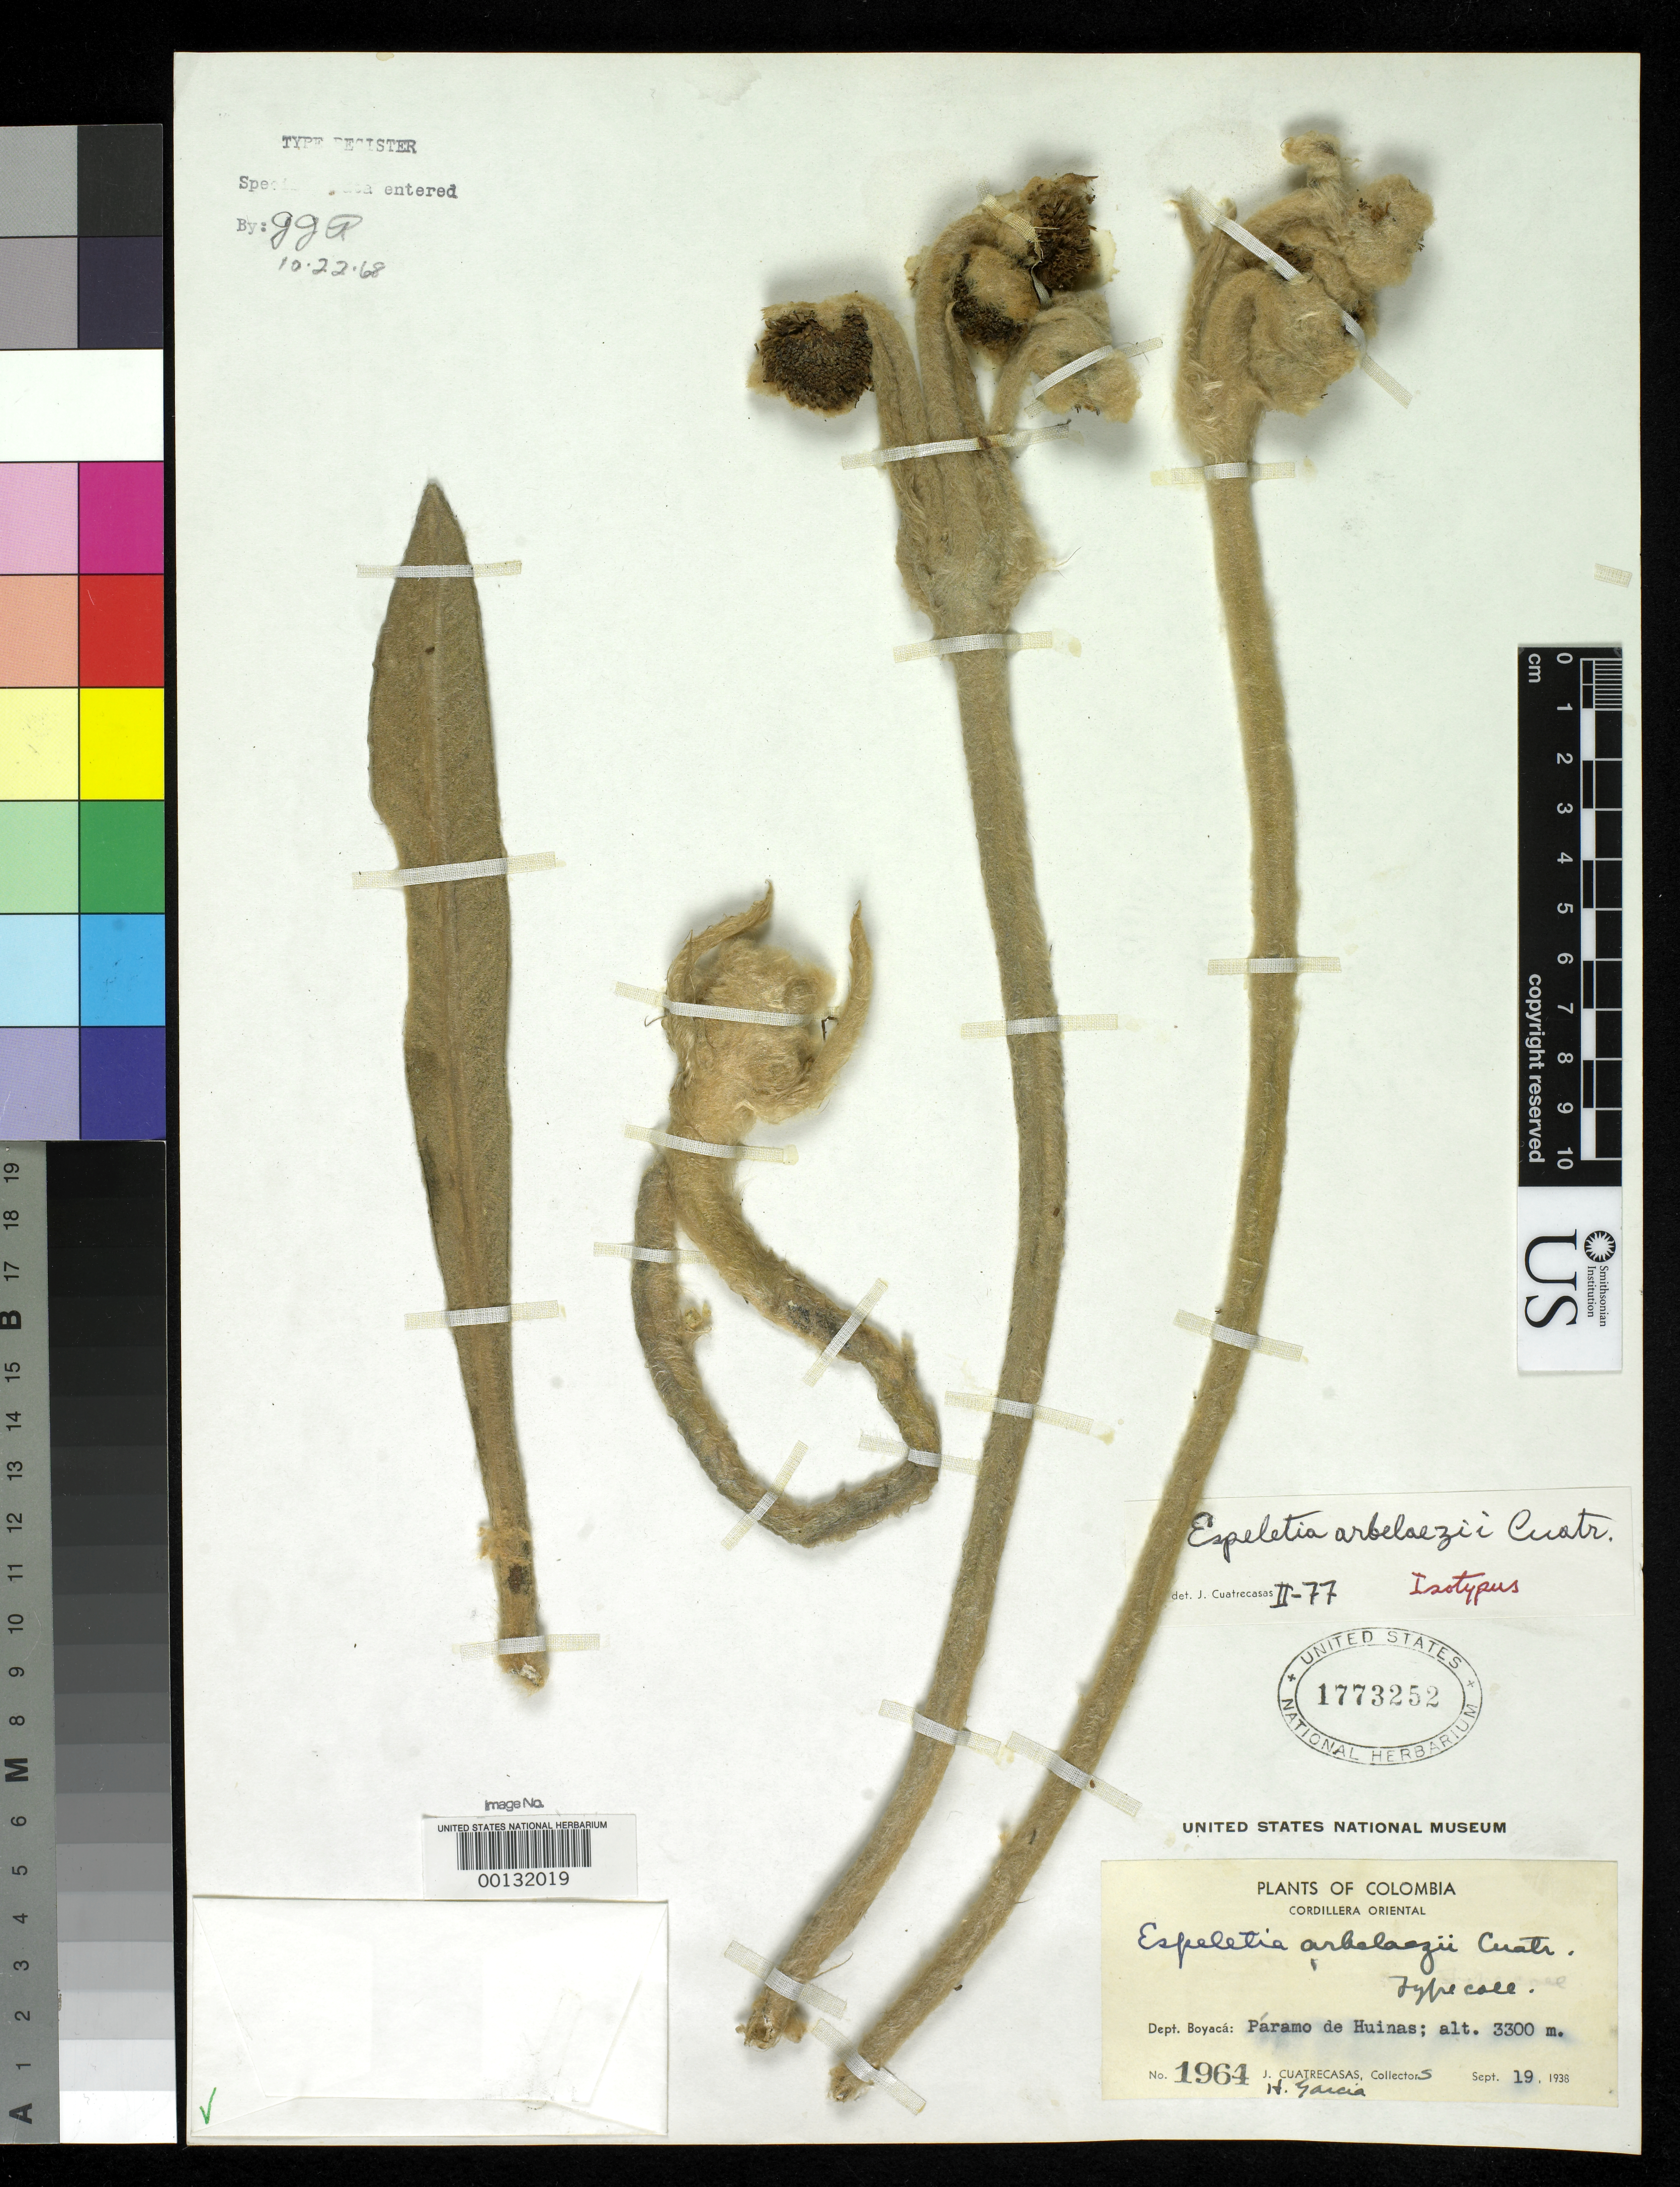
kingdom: Plantae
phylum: Tracheophyta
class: Magnoliopsida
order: Asterales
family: Asteraceae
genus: Espeletia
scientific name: Espeletia arbelaezii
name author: Cuatrec.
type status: Isotype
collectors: J. Cuatrecasas & H. García Barriga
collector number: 1964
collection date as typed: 19 Sep 1938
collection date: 1938-09-19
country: Colombia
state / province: Boyacá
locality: Páramo de Huinas, Cordillera Oriental.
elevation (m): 3300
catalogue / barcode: US 1773252